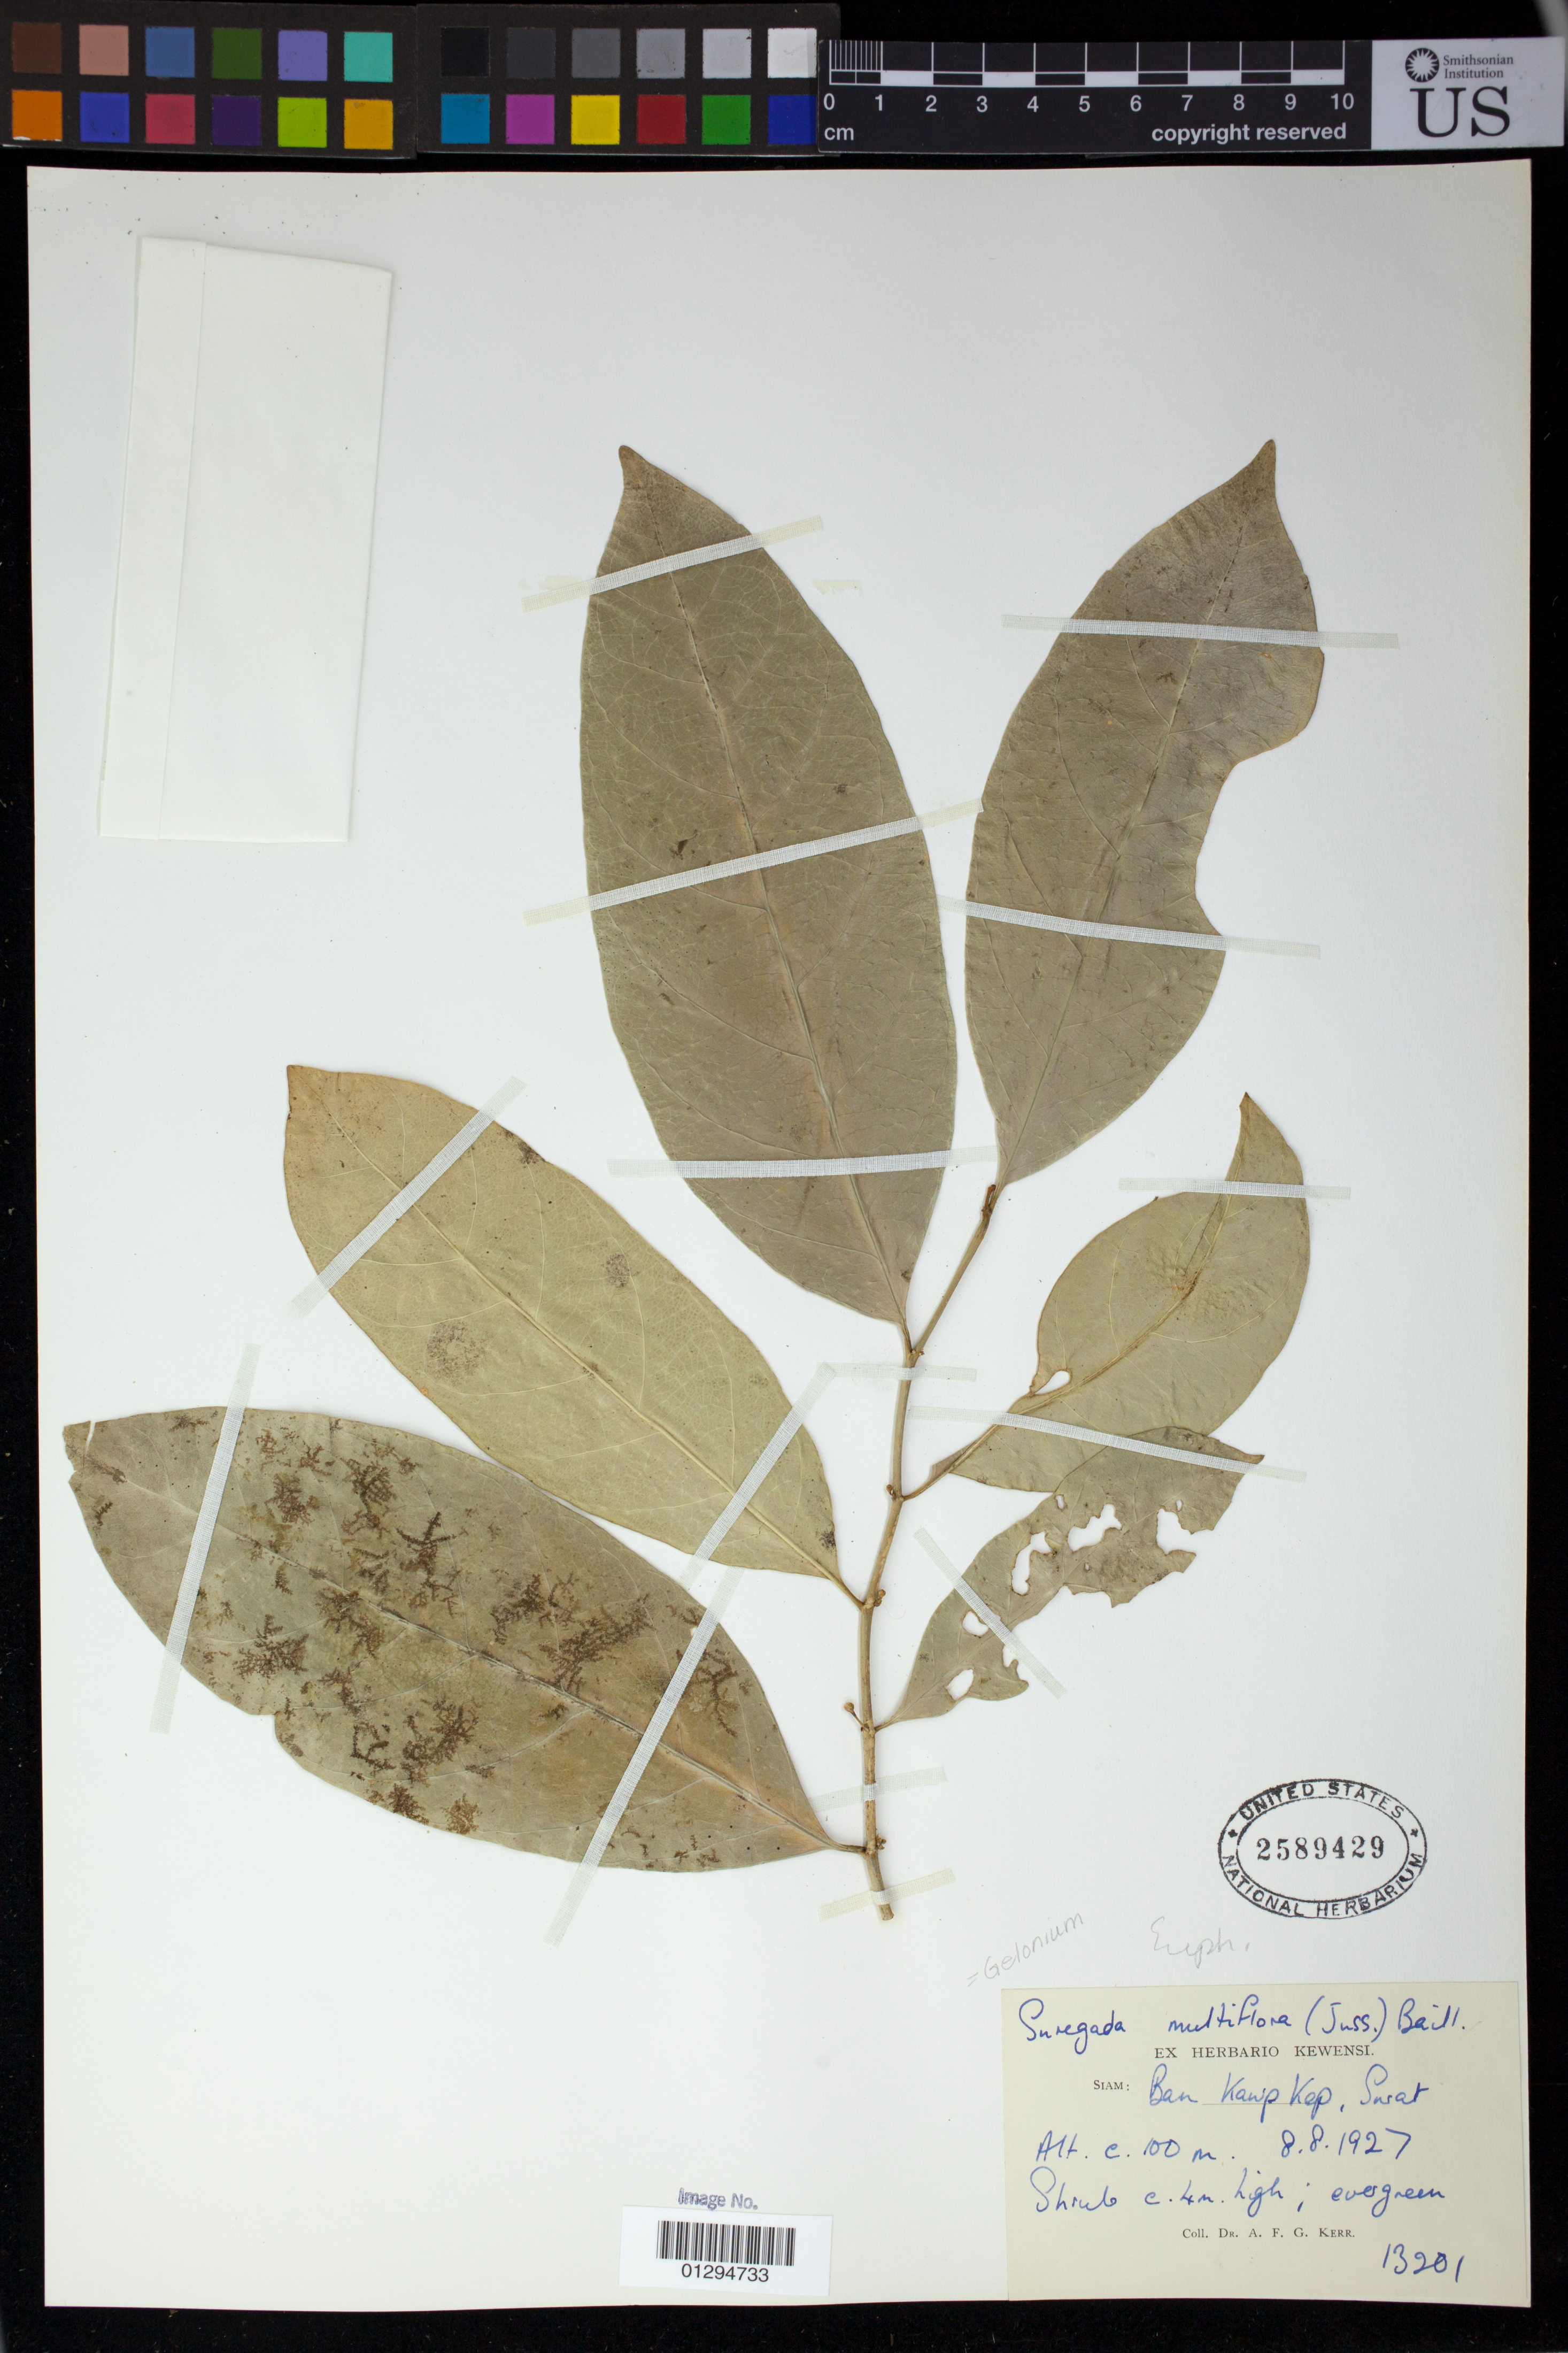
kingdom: Plantae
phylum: Tracheophyta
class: Magnoliopsida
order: Malpighiales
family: Euphorbiaceae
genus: Gelonium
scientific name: Gelonium multiflorum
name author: A. Juss.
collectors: A. F. G. Kerr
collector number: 13201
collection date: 1927-08-08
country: Thailand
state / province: Surat Thani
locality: Ban Kawp Kep, Surat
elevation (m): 100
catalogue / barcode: US 2589429